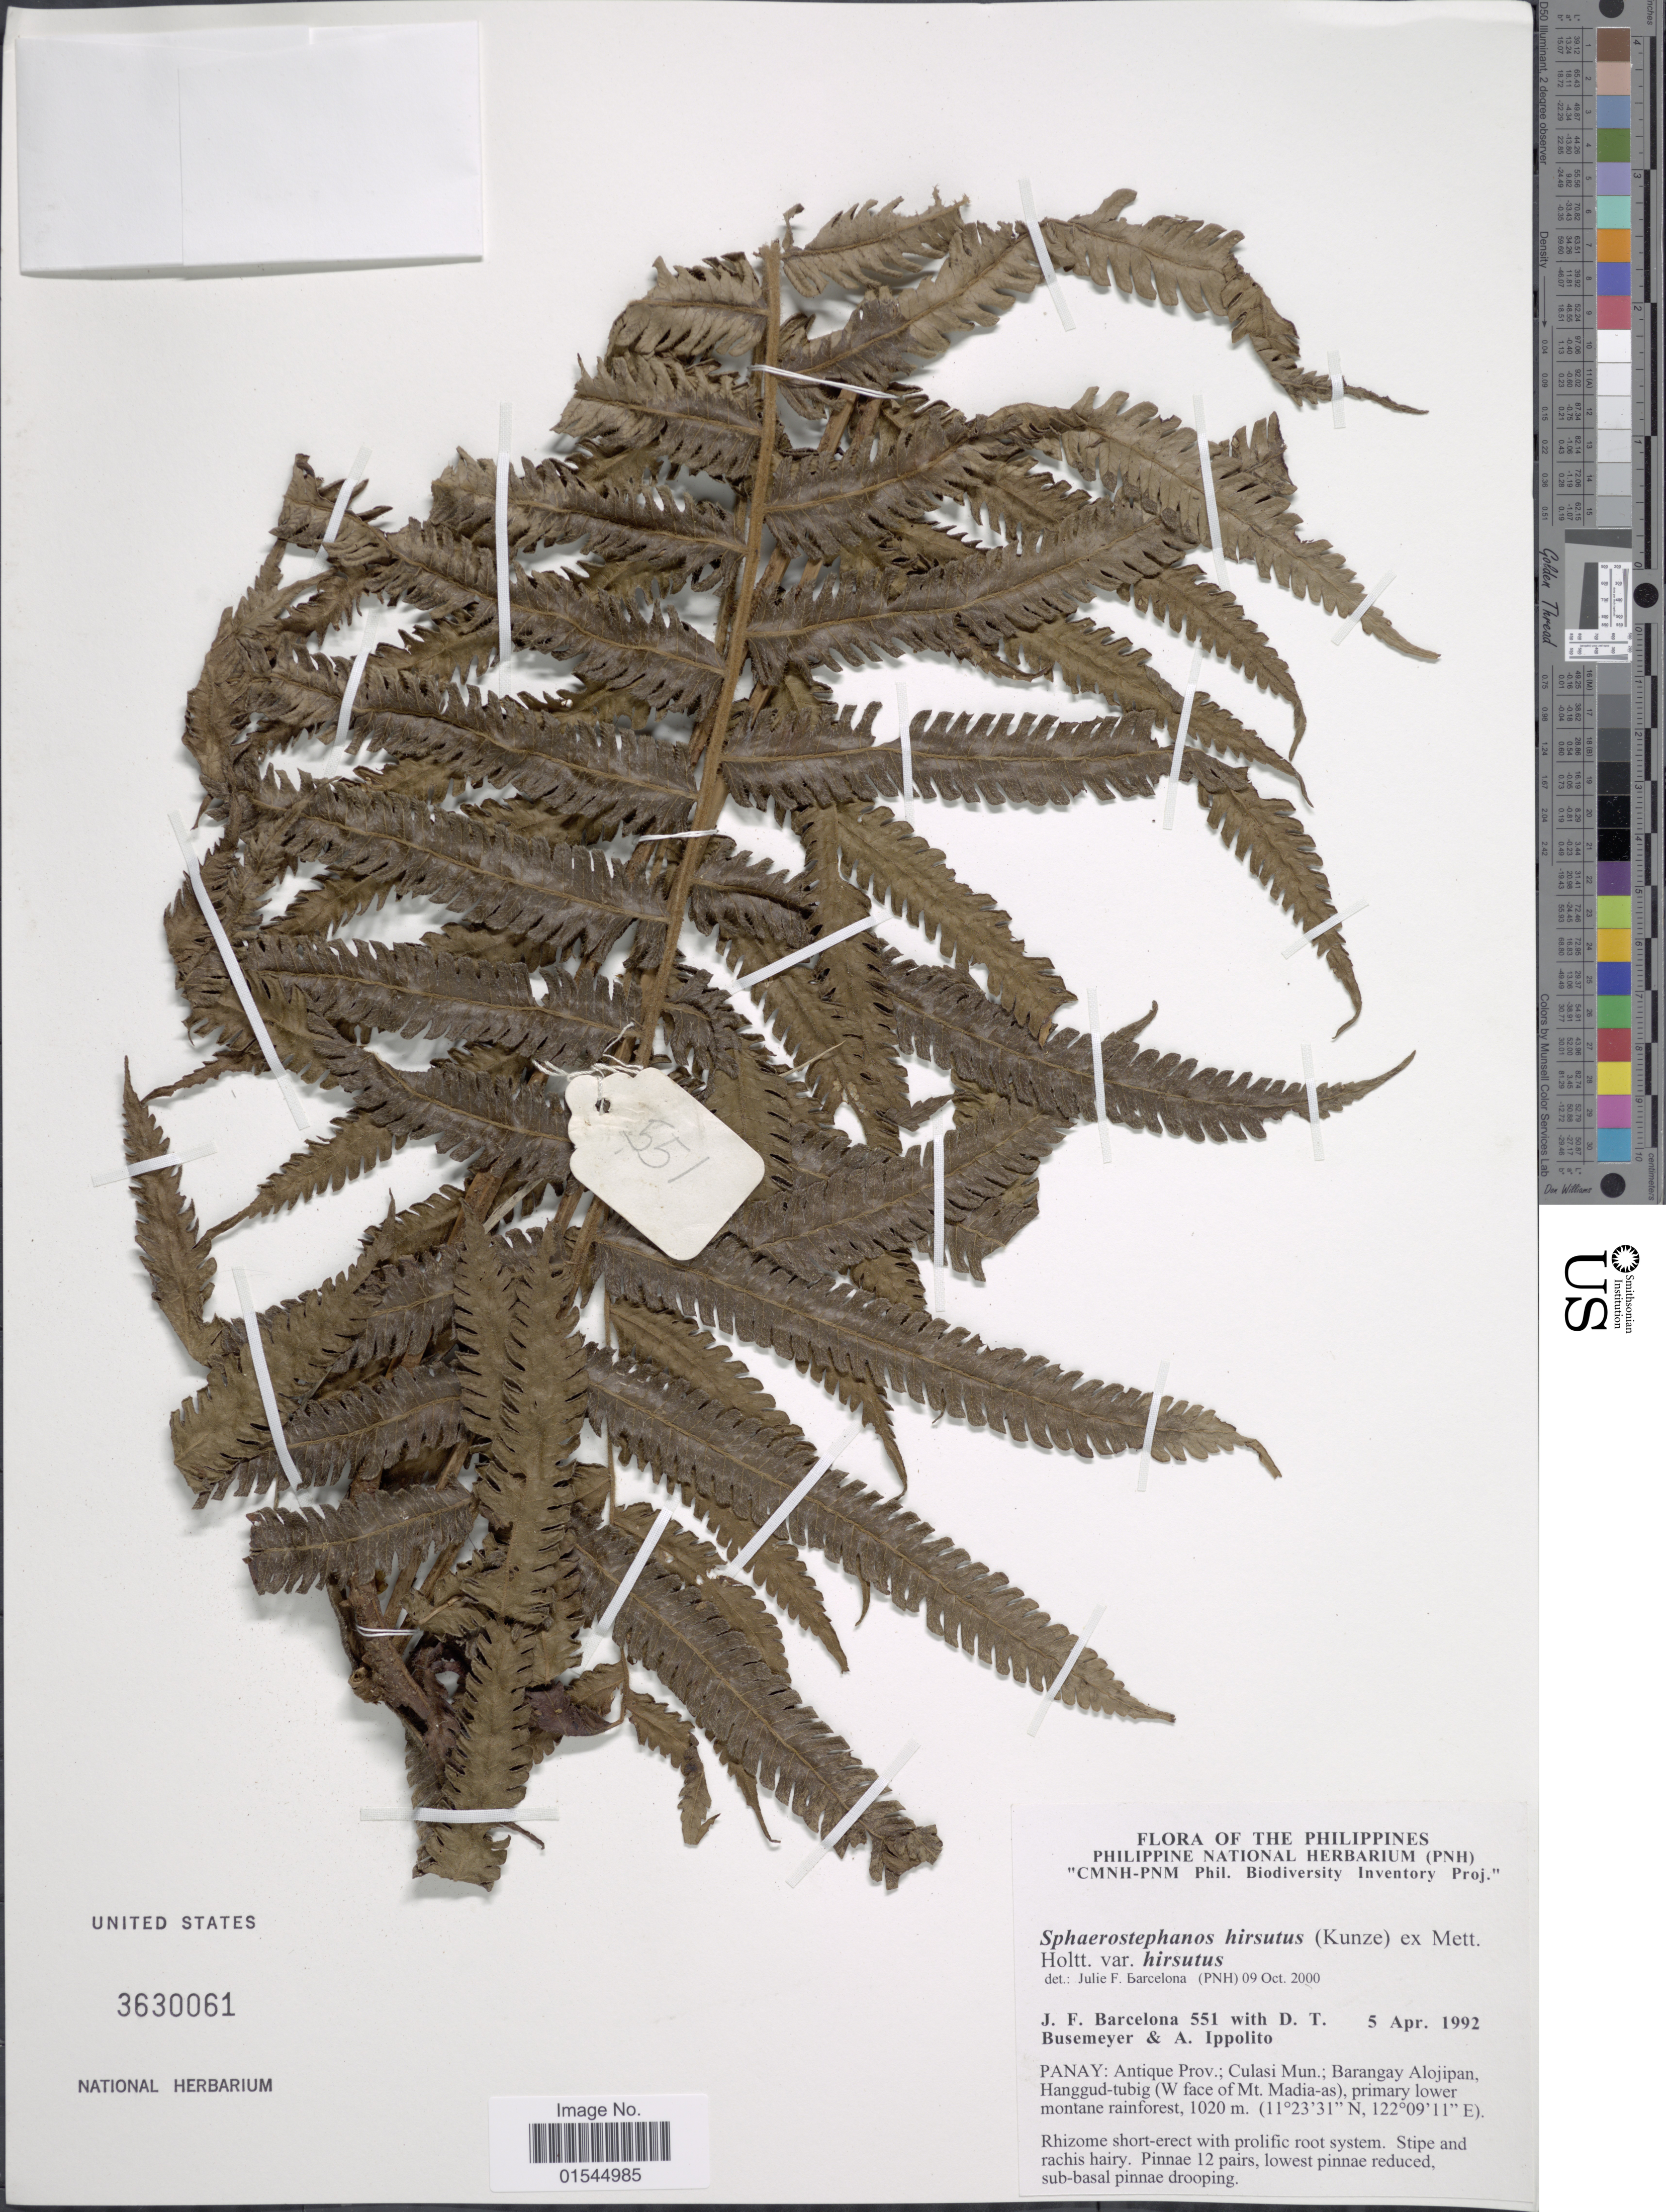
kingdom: Plantae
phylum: Tracheophyta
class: Polypodiopsida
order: Polypodiales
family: Thelypteridaceae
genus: Sphaerostephanos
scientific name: Sphaerostephanos hirsutus var. celebicus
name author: Holttum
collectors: J. F. Barcelona, D. Busemeyer & A. Ippolito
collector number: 551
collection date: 1992-04-05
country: Philippines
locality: Panay: Antique Prov.: Culasi Mun.: Barangay Alojipan, Hanggud-tubig (W face of Mt. Madia-as).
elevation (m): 1020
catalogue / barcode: US 360061